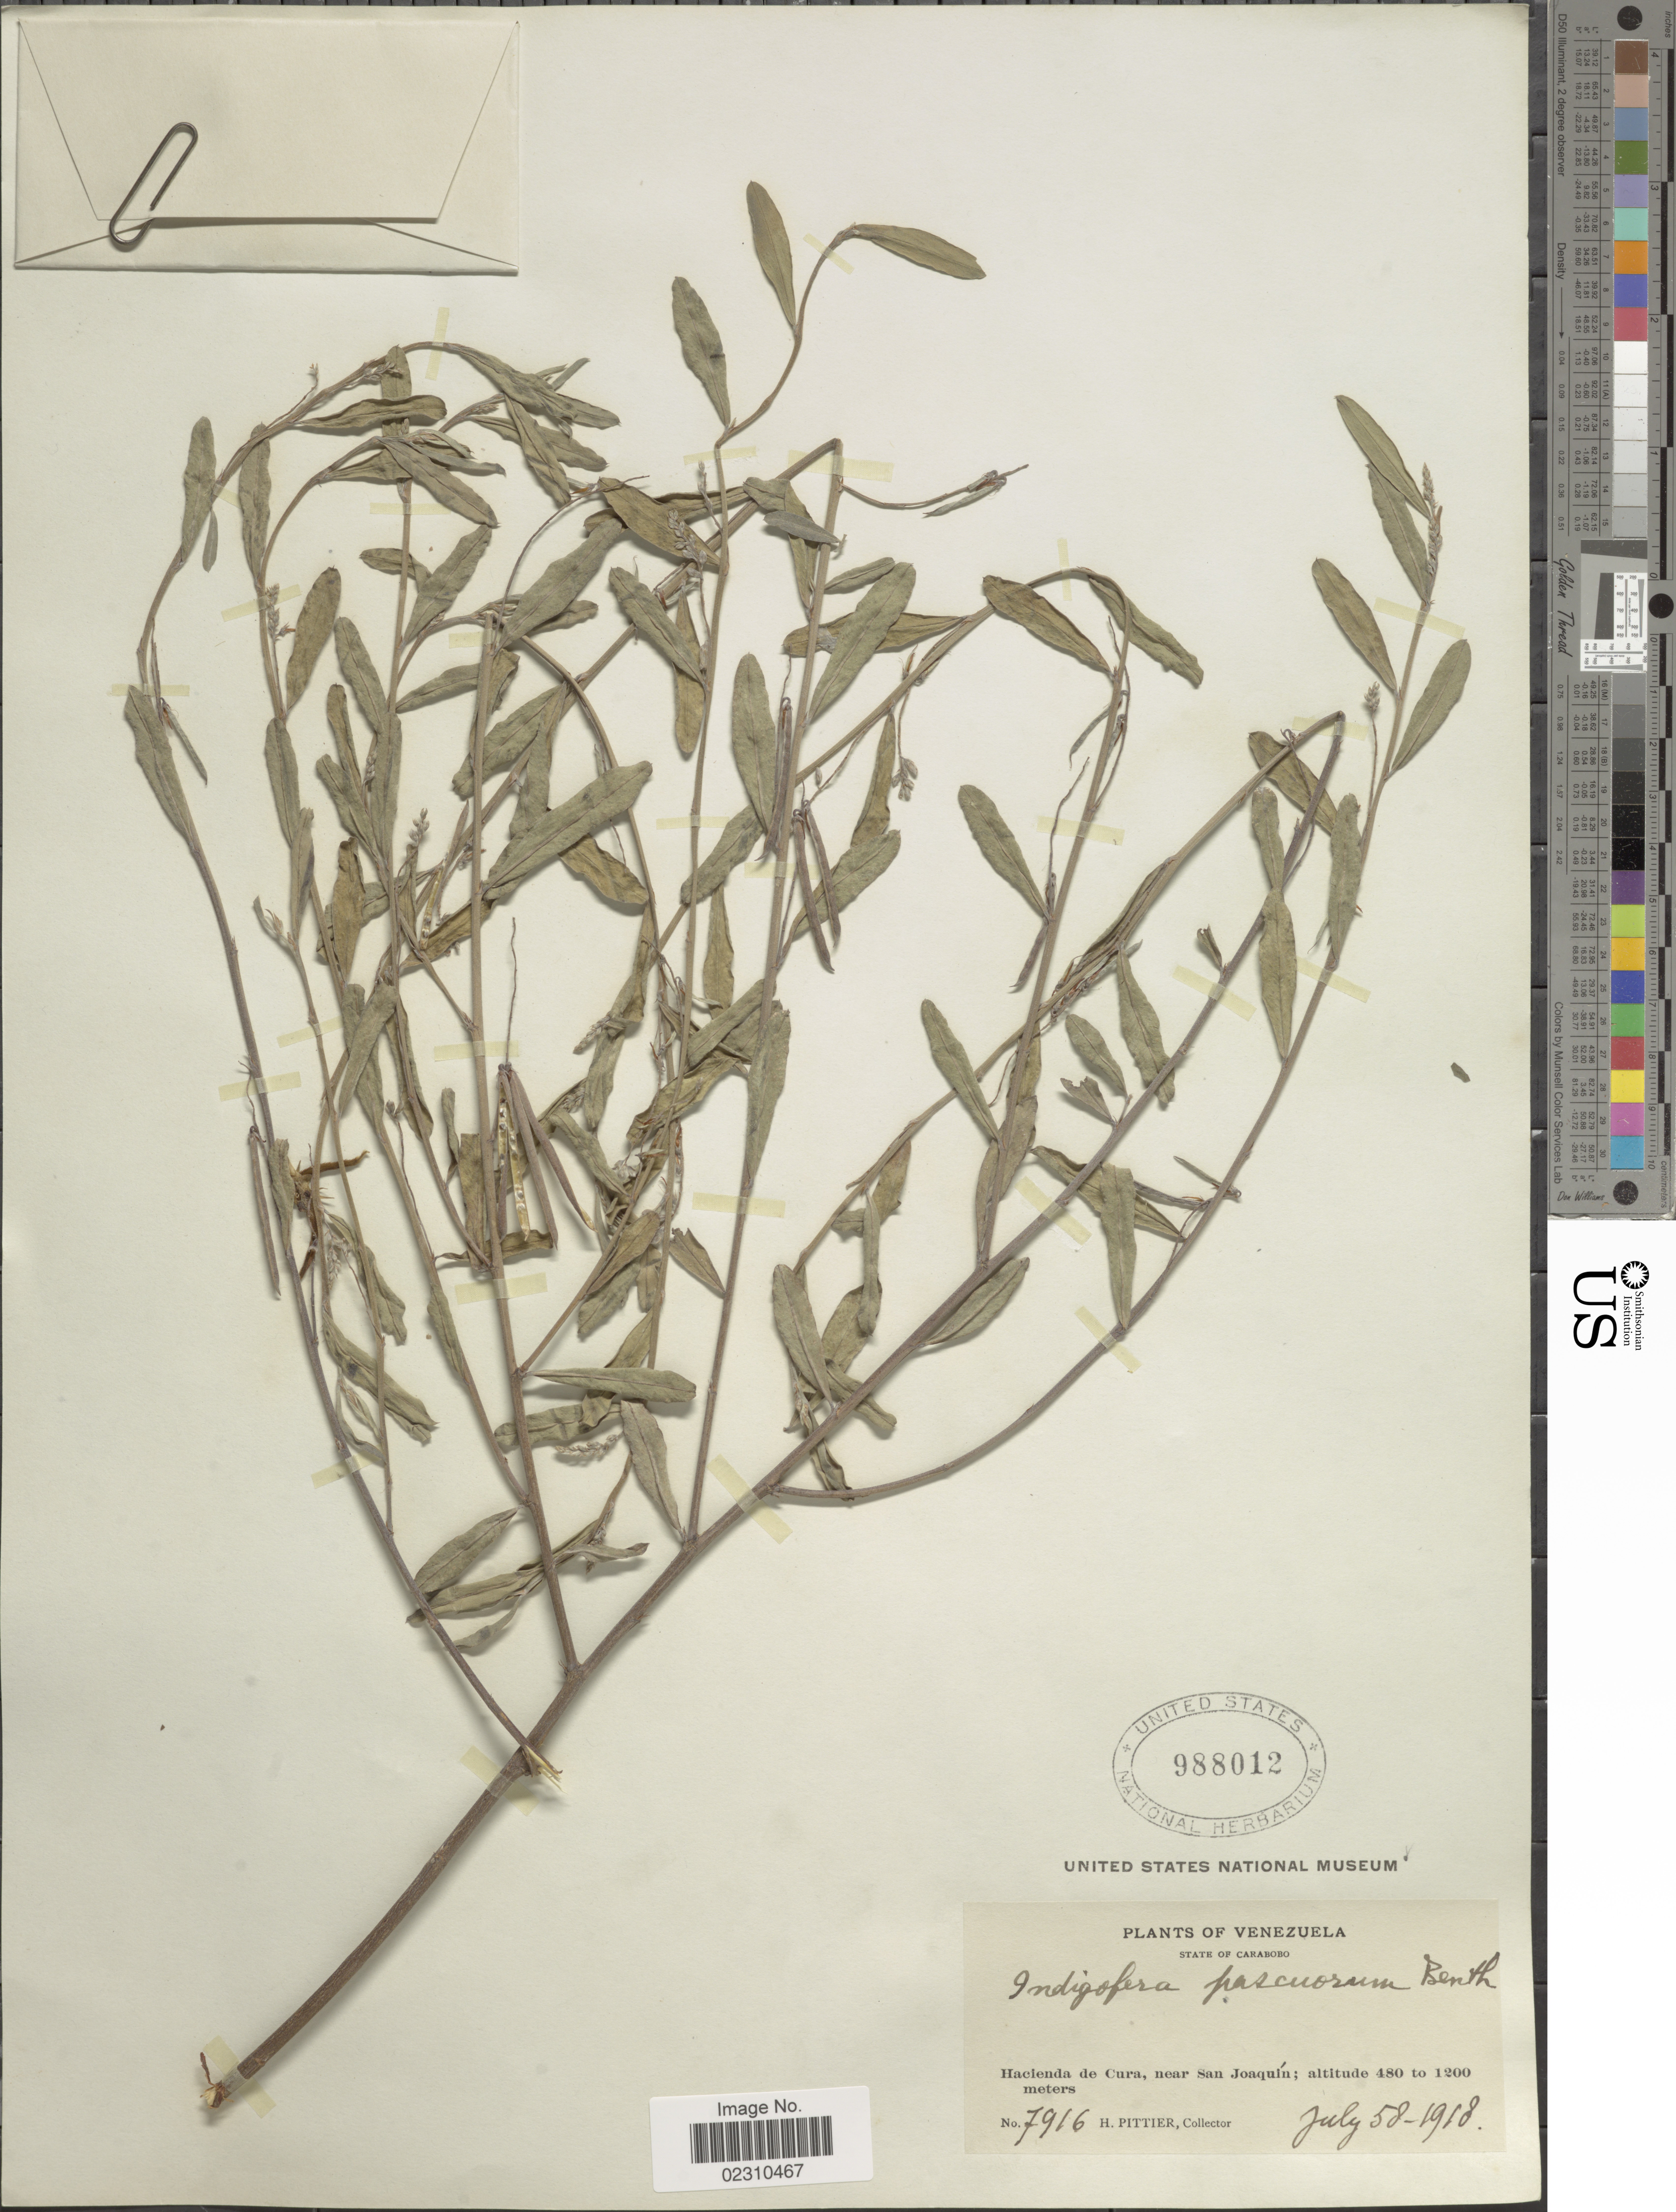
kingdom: Plantae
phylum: Tracheophyta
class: Magnoliopsida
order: Fabales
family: Fabaceae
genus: Indigofera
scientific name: Indigofera pascuorum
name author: Benth.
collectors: H. F. Pittier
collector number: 7916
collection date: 1918-07-05/1918-07-08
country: Venezuela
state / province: Carabobo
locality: State of Carabobo, Hacienda de Cura, near San Joaquin.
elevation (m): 480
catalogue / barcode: US 988012